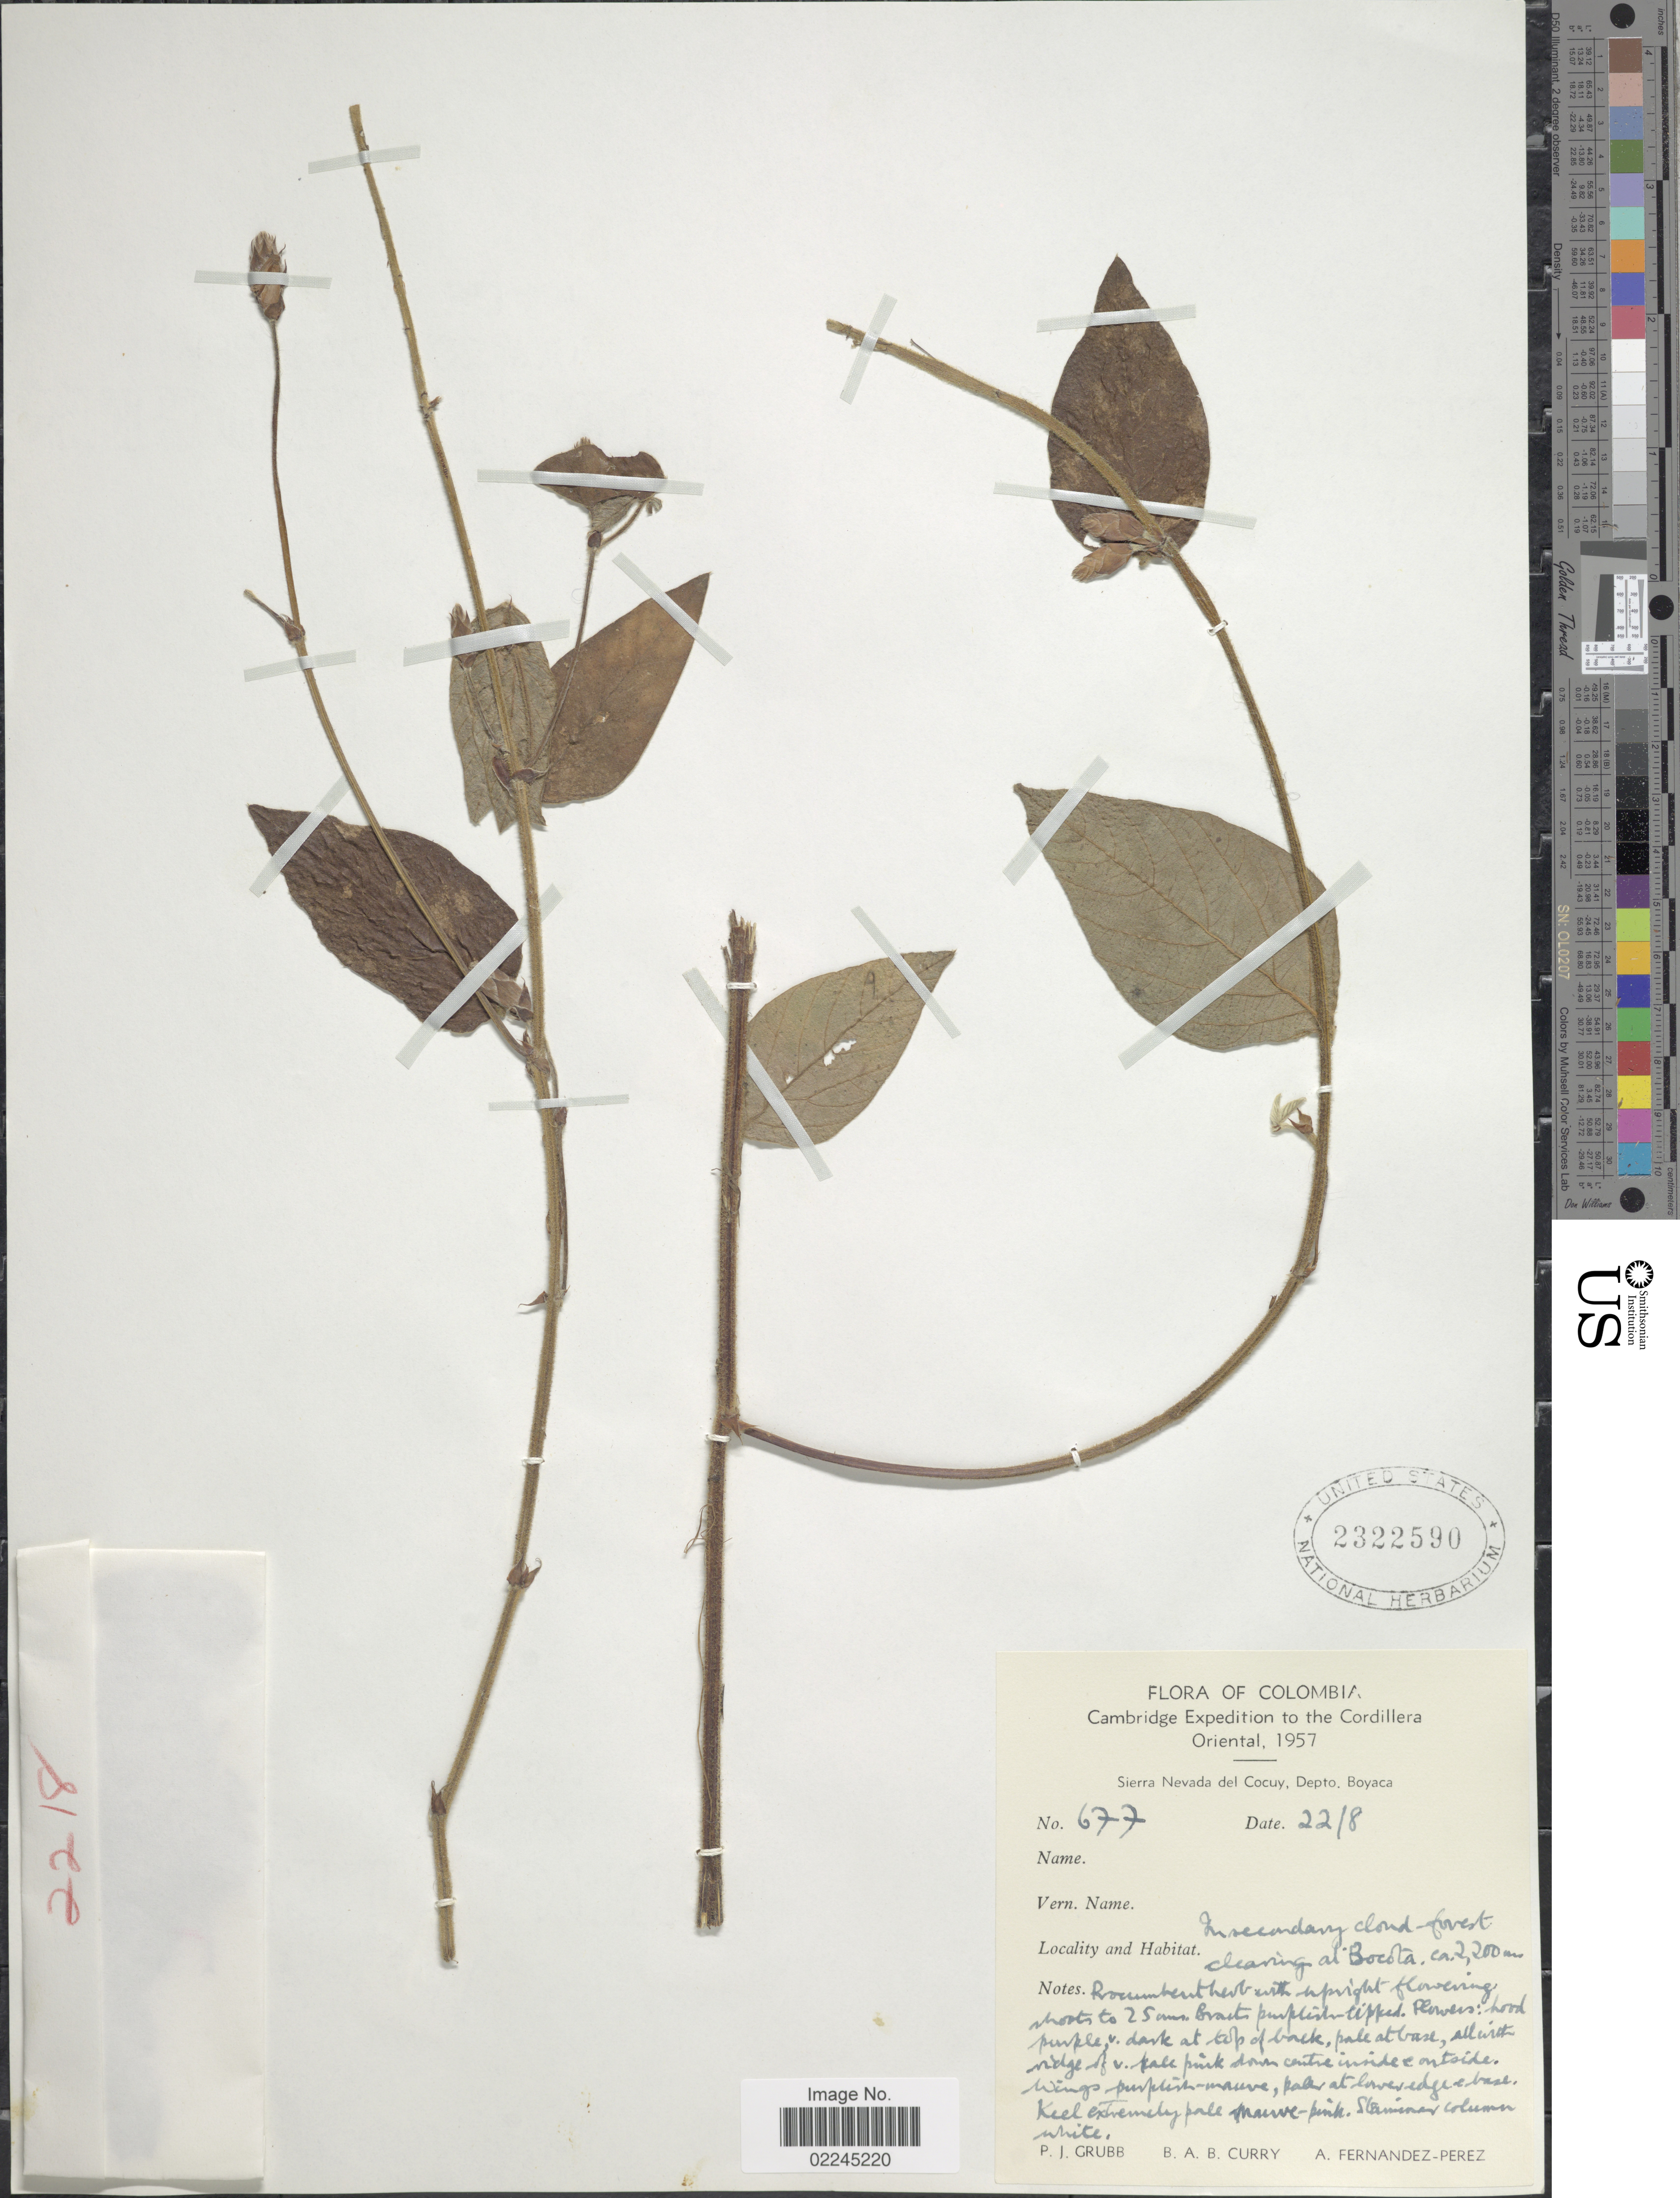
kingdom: Plantae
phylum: Tracheophyta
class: Magnoliopsida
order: Fabales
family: Fabaceae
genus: Desmodium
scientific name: Desmodium intortum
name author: (Mill.) Urb.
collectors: P. J. Grubb, B. A. B. Curry & A. Fernández-Pérez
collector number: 677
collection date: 1957-08-22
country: Colombia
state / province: Boyacá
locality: Cordillera Oriental. Sierra Nevada del Cocuy, Depto. Boyaca. In secondary cloud forest clearing at Bocota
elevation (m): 2200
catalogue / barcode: US 2322590